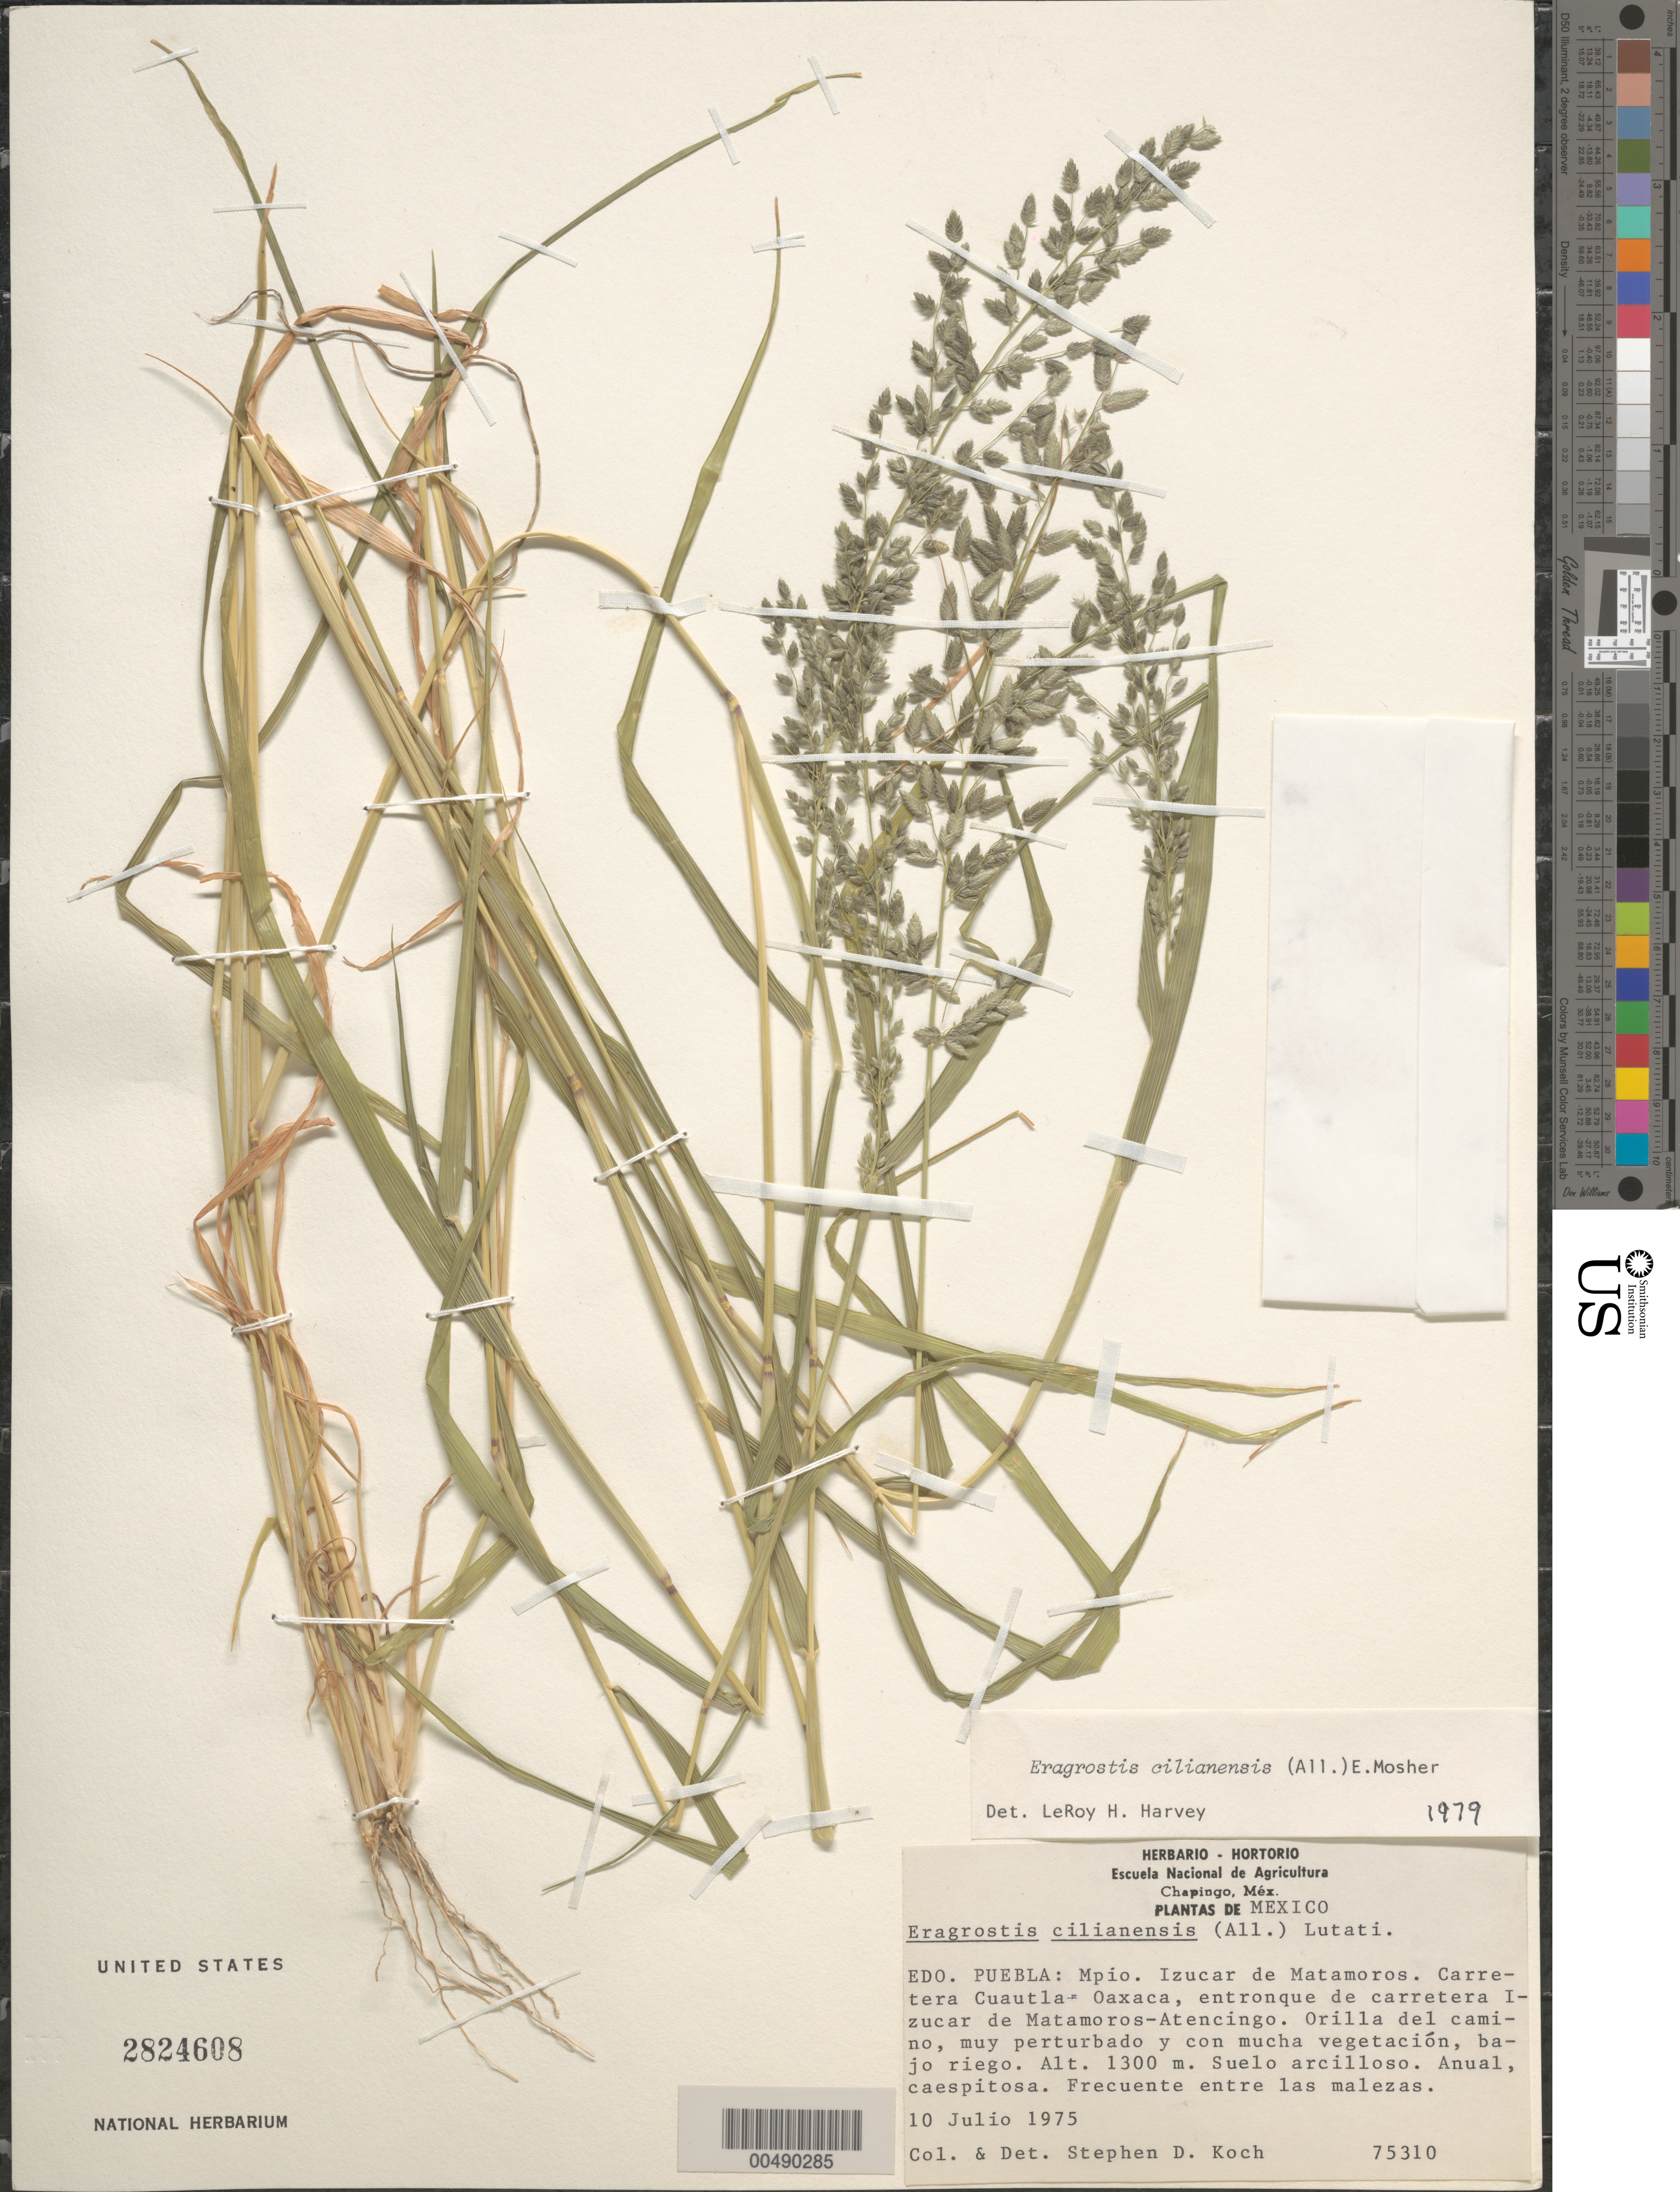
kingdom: Plantae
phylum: Tracheophyta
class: Liliopsida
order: Poales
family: Poaceae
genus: Eragrostis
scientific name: Eragrostis cilianensis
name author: (Bellardi) Vignolo ex Janch.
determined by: Harvey, L. H.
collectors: S. D. Koch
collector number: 75310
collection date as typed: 10 Jul 1975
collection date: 1975-07-10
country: Mexico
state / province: Puebla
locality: Izucar de Matamoros Mun., Cuautla-Oaxaca rd., joining Izucar de Matamoros-Atencingo rd.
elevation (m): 1300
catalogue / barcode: US 2824608